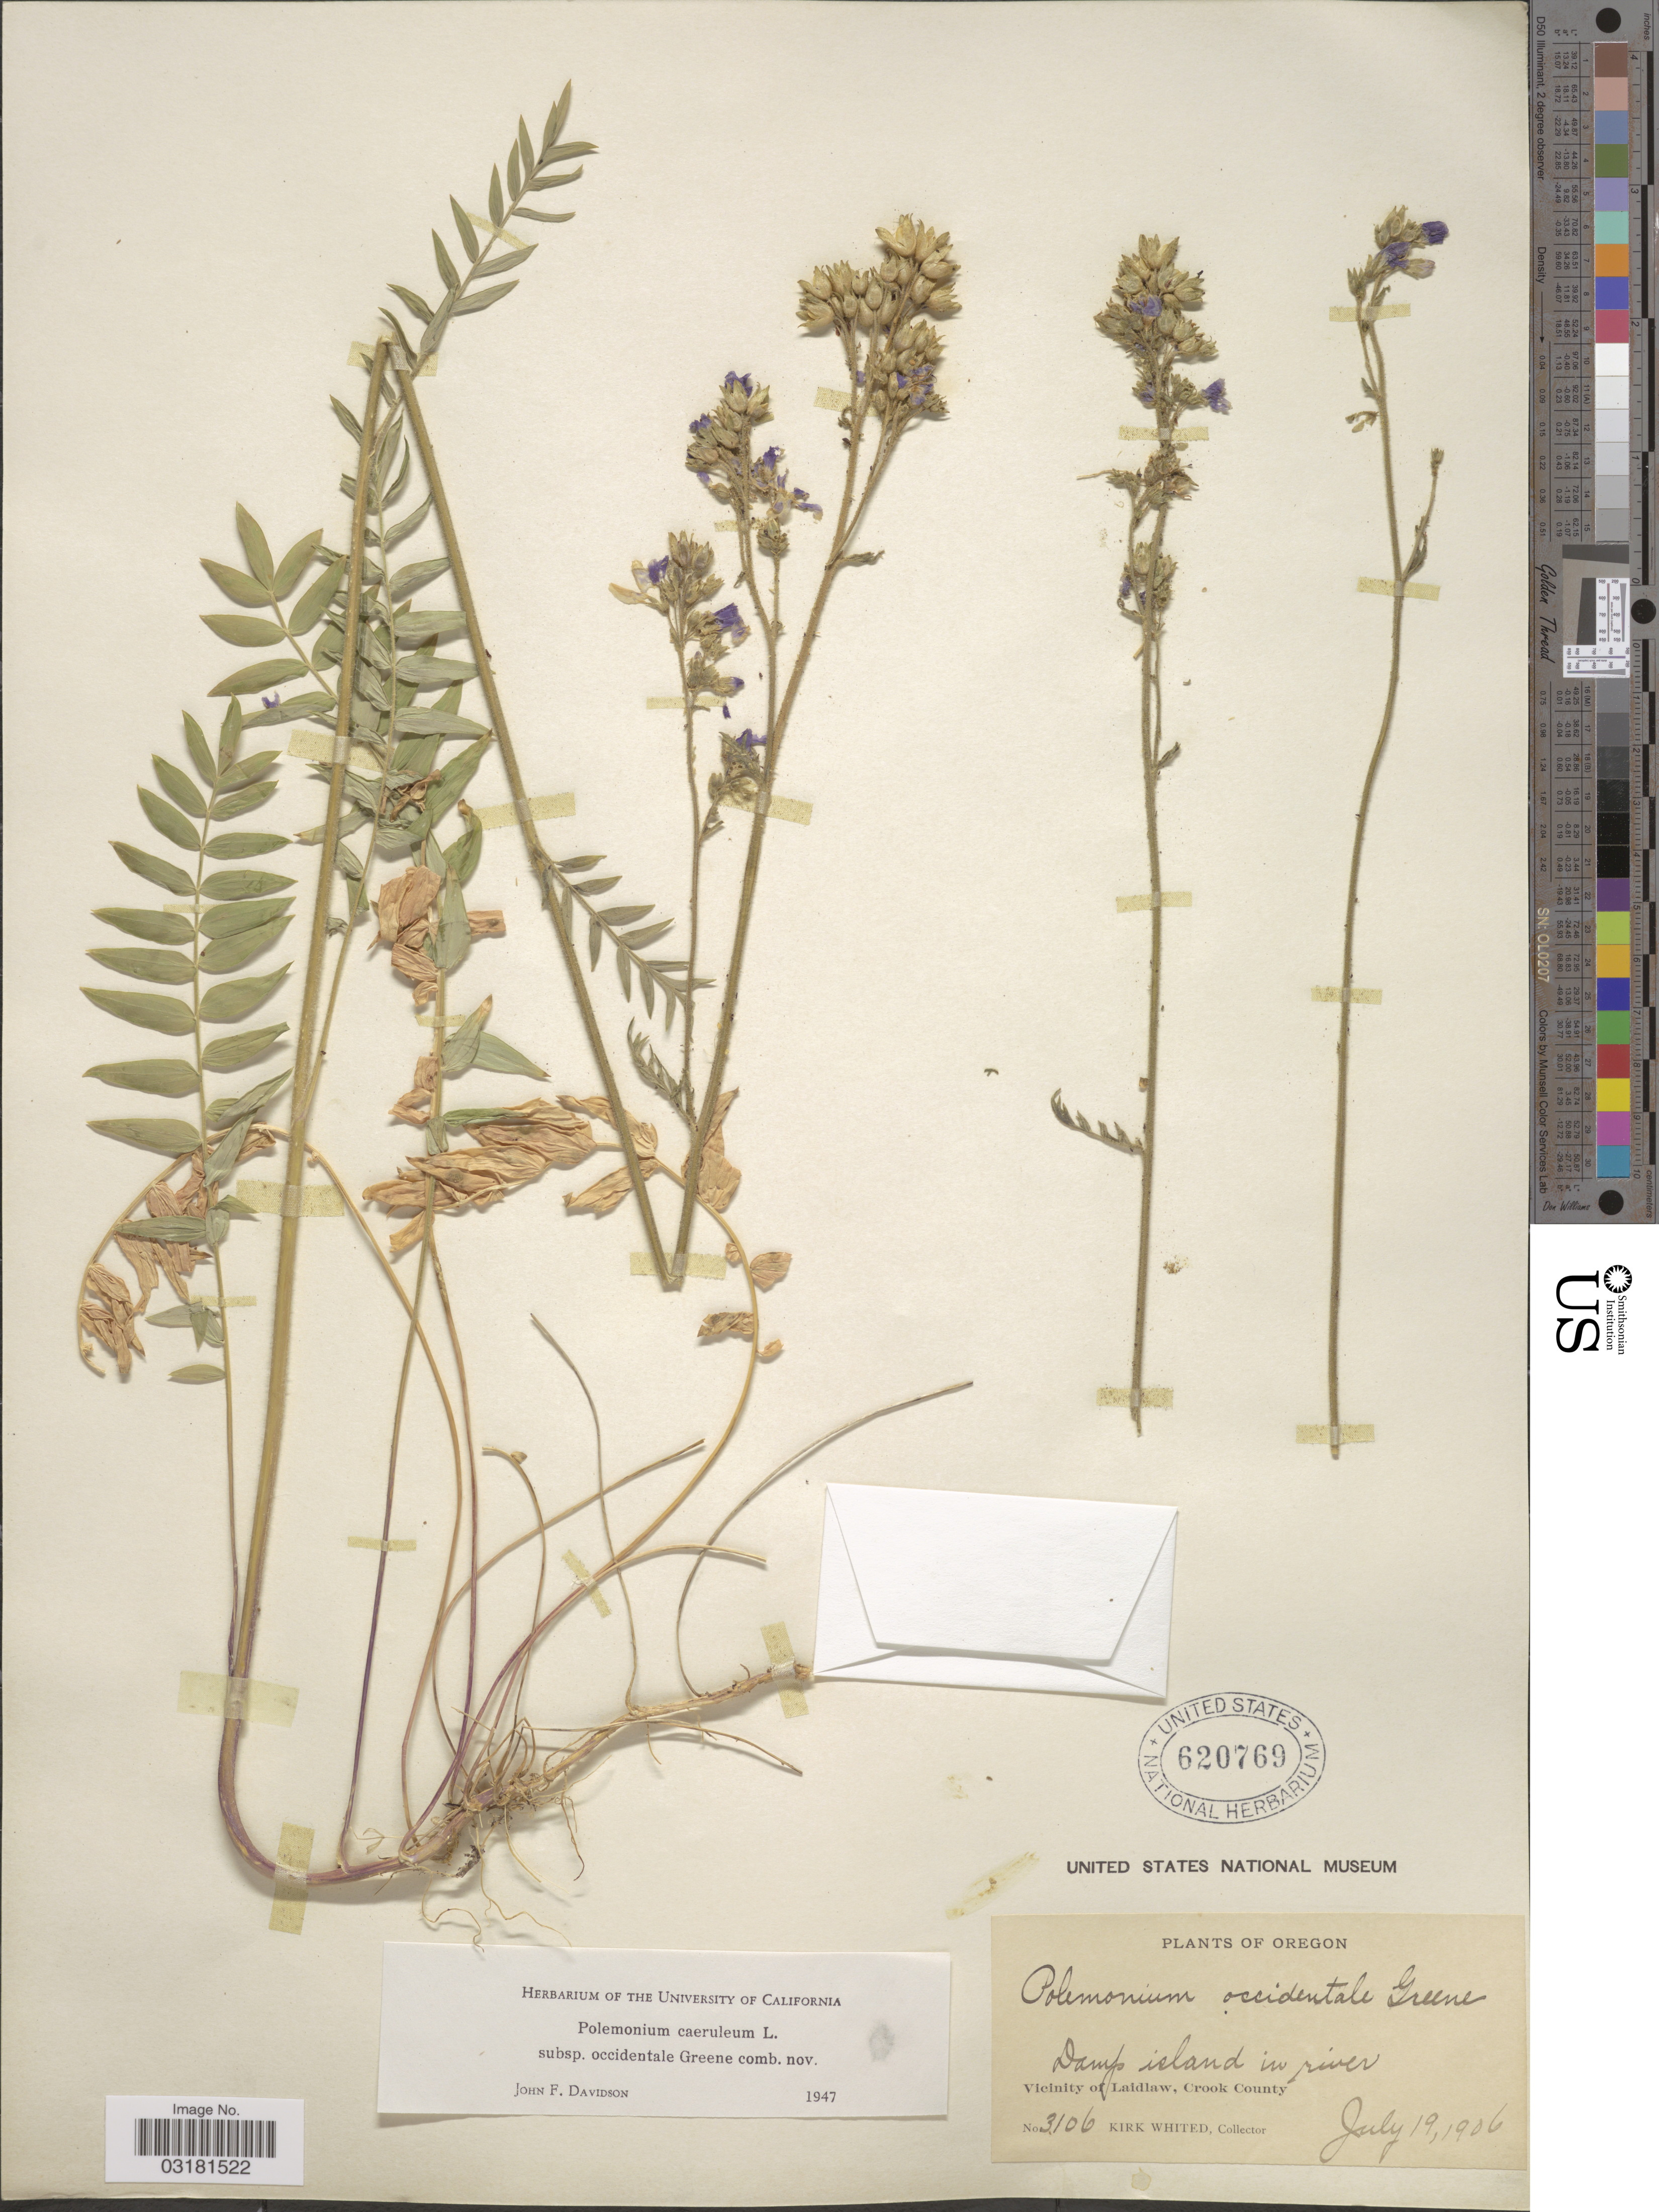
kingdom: Plantae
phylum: Tracheophyta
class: Magnoliopsida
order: Ericales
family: Polemoniaceae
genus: Polemonium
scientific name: Polemonium occidentale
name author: Greene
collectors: K. Whited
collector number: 3106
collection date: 1906-07-19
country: United States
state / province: Oregon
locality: Damp island in river, Vicinity of Laidlaw, Crook County.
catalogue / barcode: US 620769